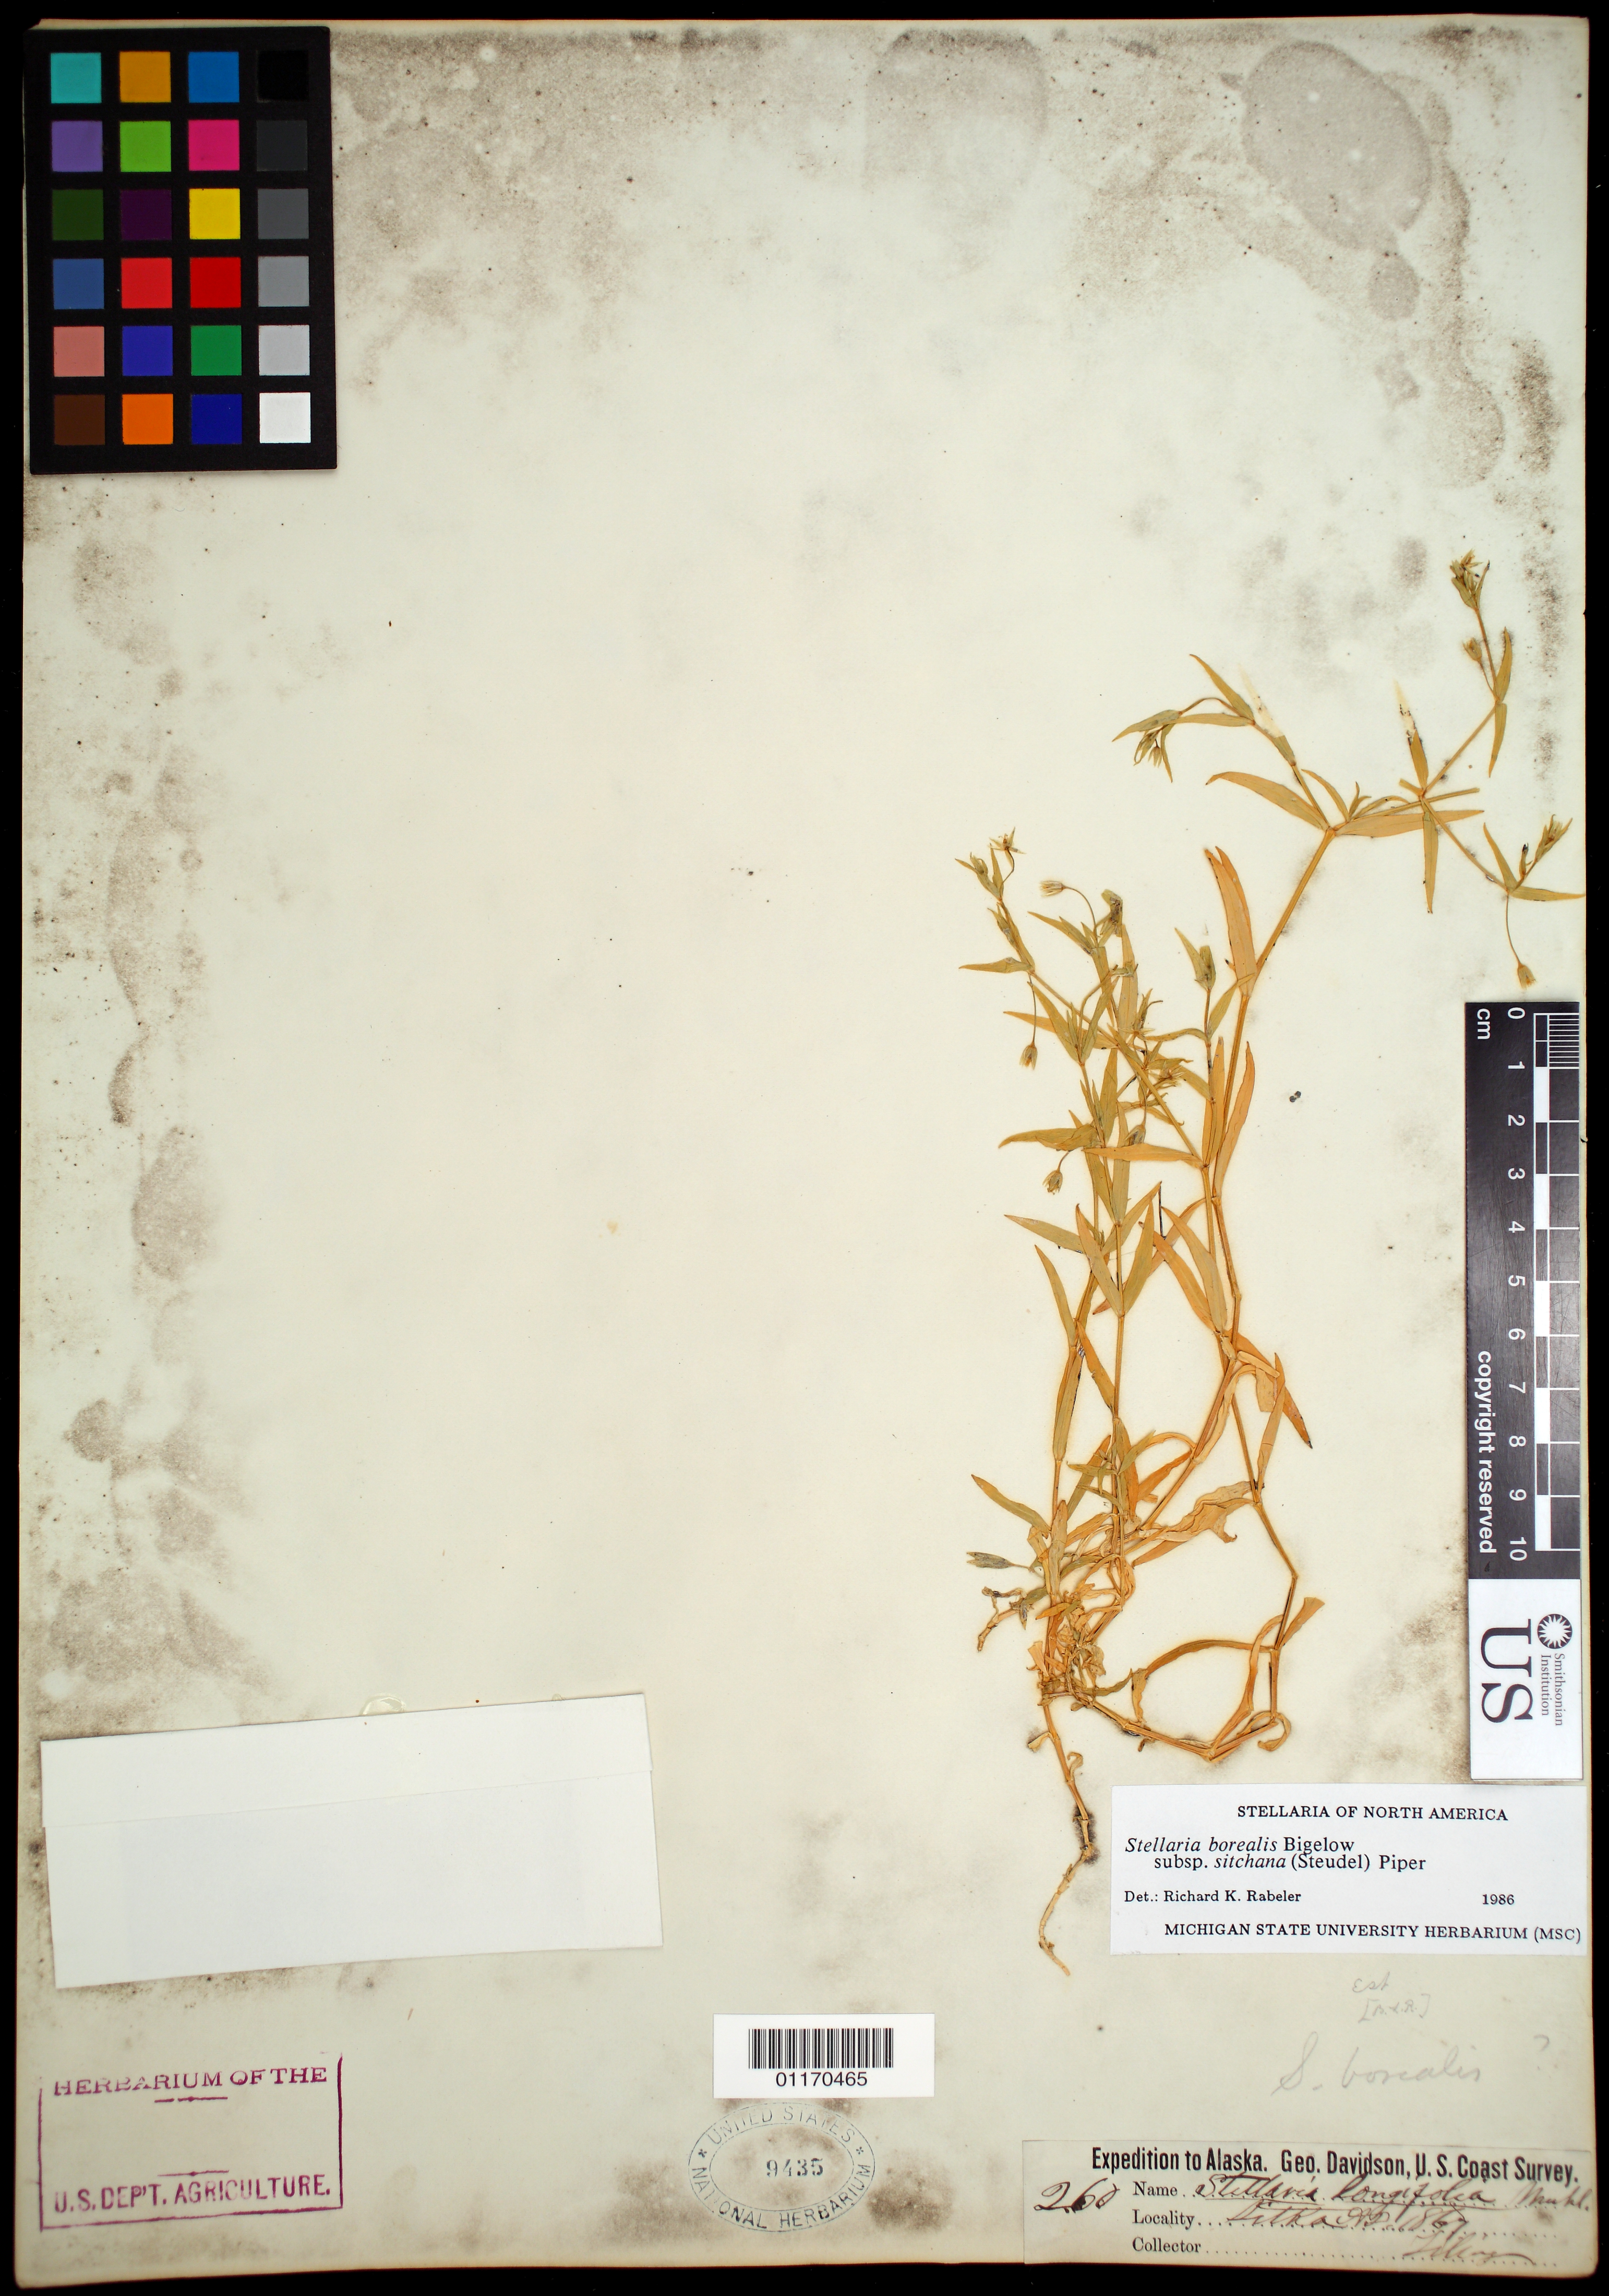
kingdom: Plantae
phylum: Tracheophyta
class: Magnoliopsida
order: Caryophyllales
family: Caryophyllaceae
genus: Stellaria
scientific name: Stellaria borealis subsp. sitchana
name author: (Steud.) Piper & Beattie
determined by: Rabeler, R. K.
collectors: A. Kellogg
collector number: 260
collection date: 1867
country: United States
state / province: Alaska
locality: Sitka.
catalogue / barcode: US 9435